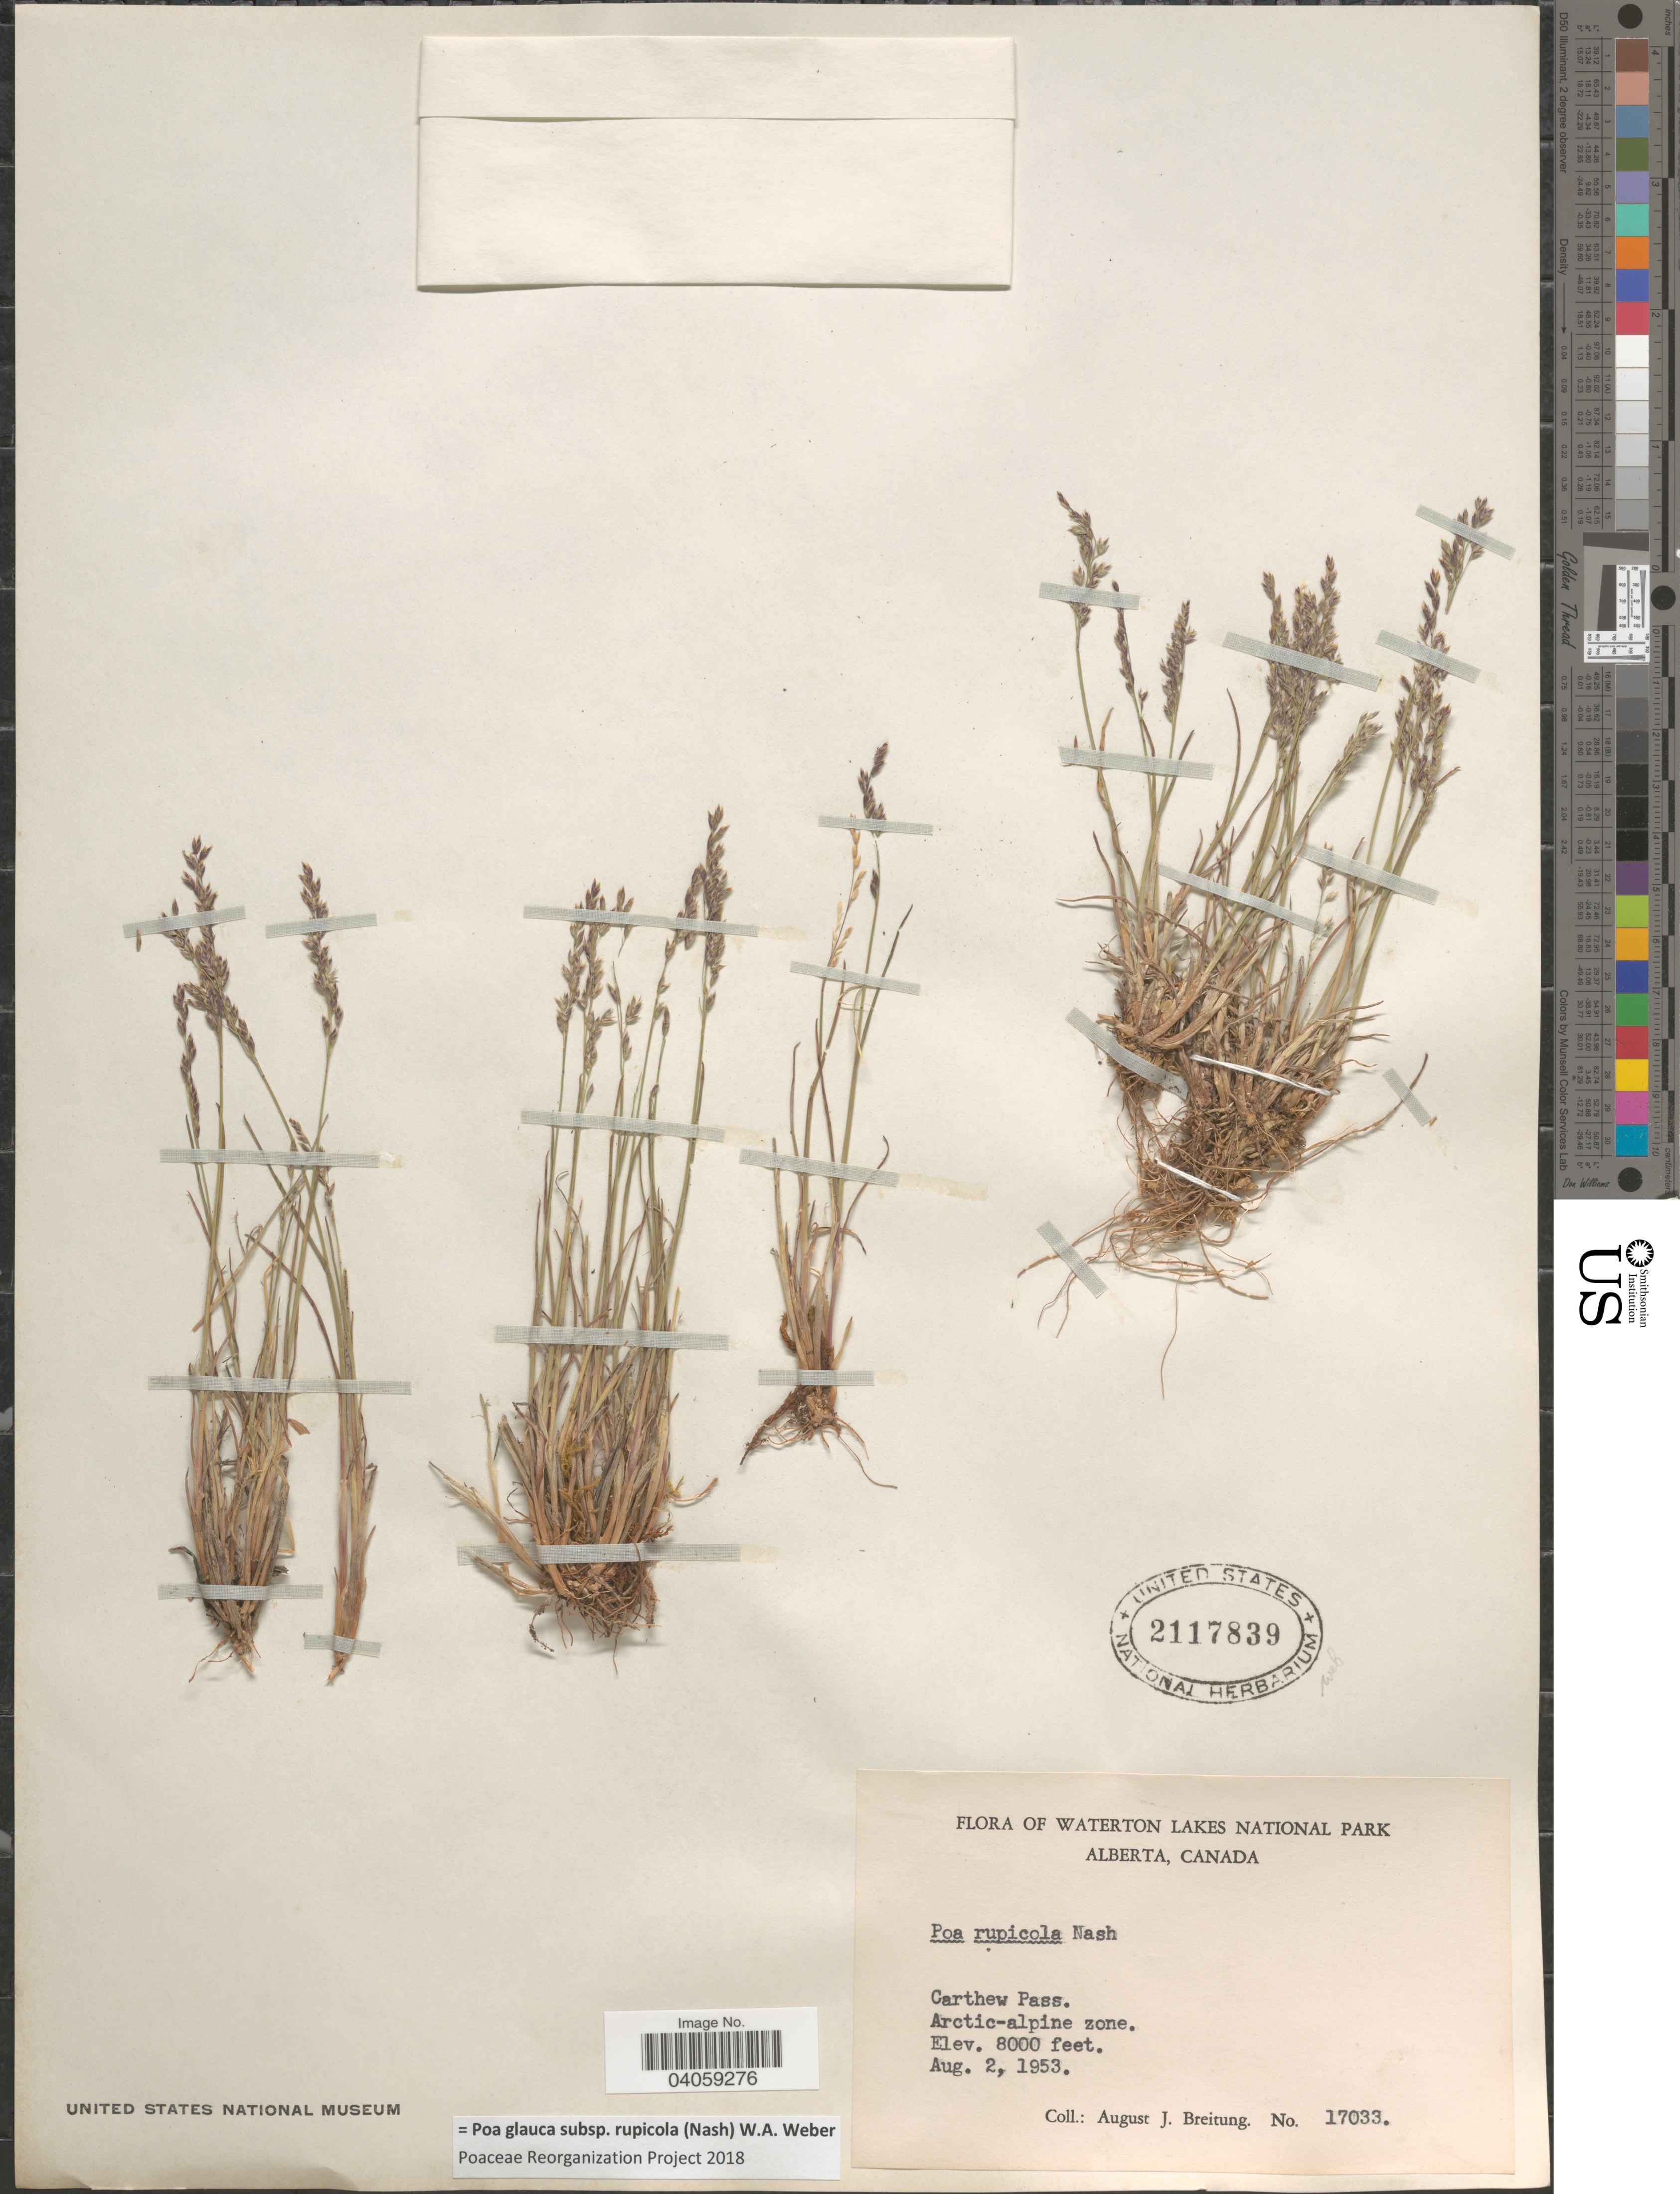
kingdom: Plantae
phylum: Tracheophyta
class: Liliopsida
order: Poales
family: Poaceae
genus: Poa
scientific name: Poa glauca subsp. rupicola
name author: (Nash) W.A. Weber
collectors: A. Breitung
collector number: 17033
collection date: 1953-08-02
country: Canada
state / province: Alberta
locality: Waterton Lakes National Park. Carthew Pass. Arctic-alpine zone.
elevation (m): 2438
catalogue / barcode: US 2117839